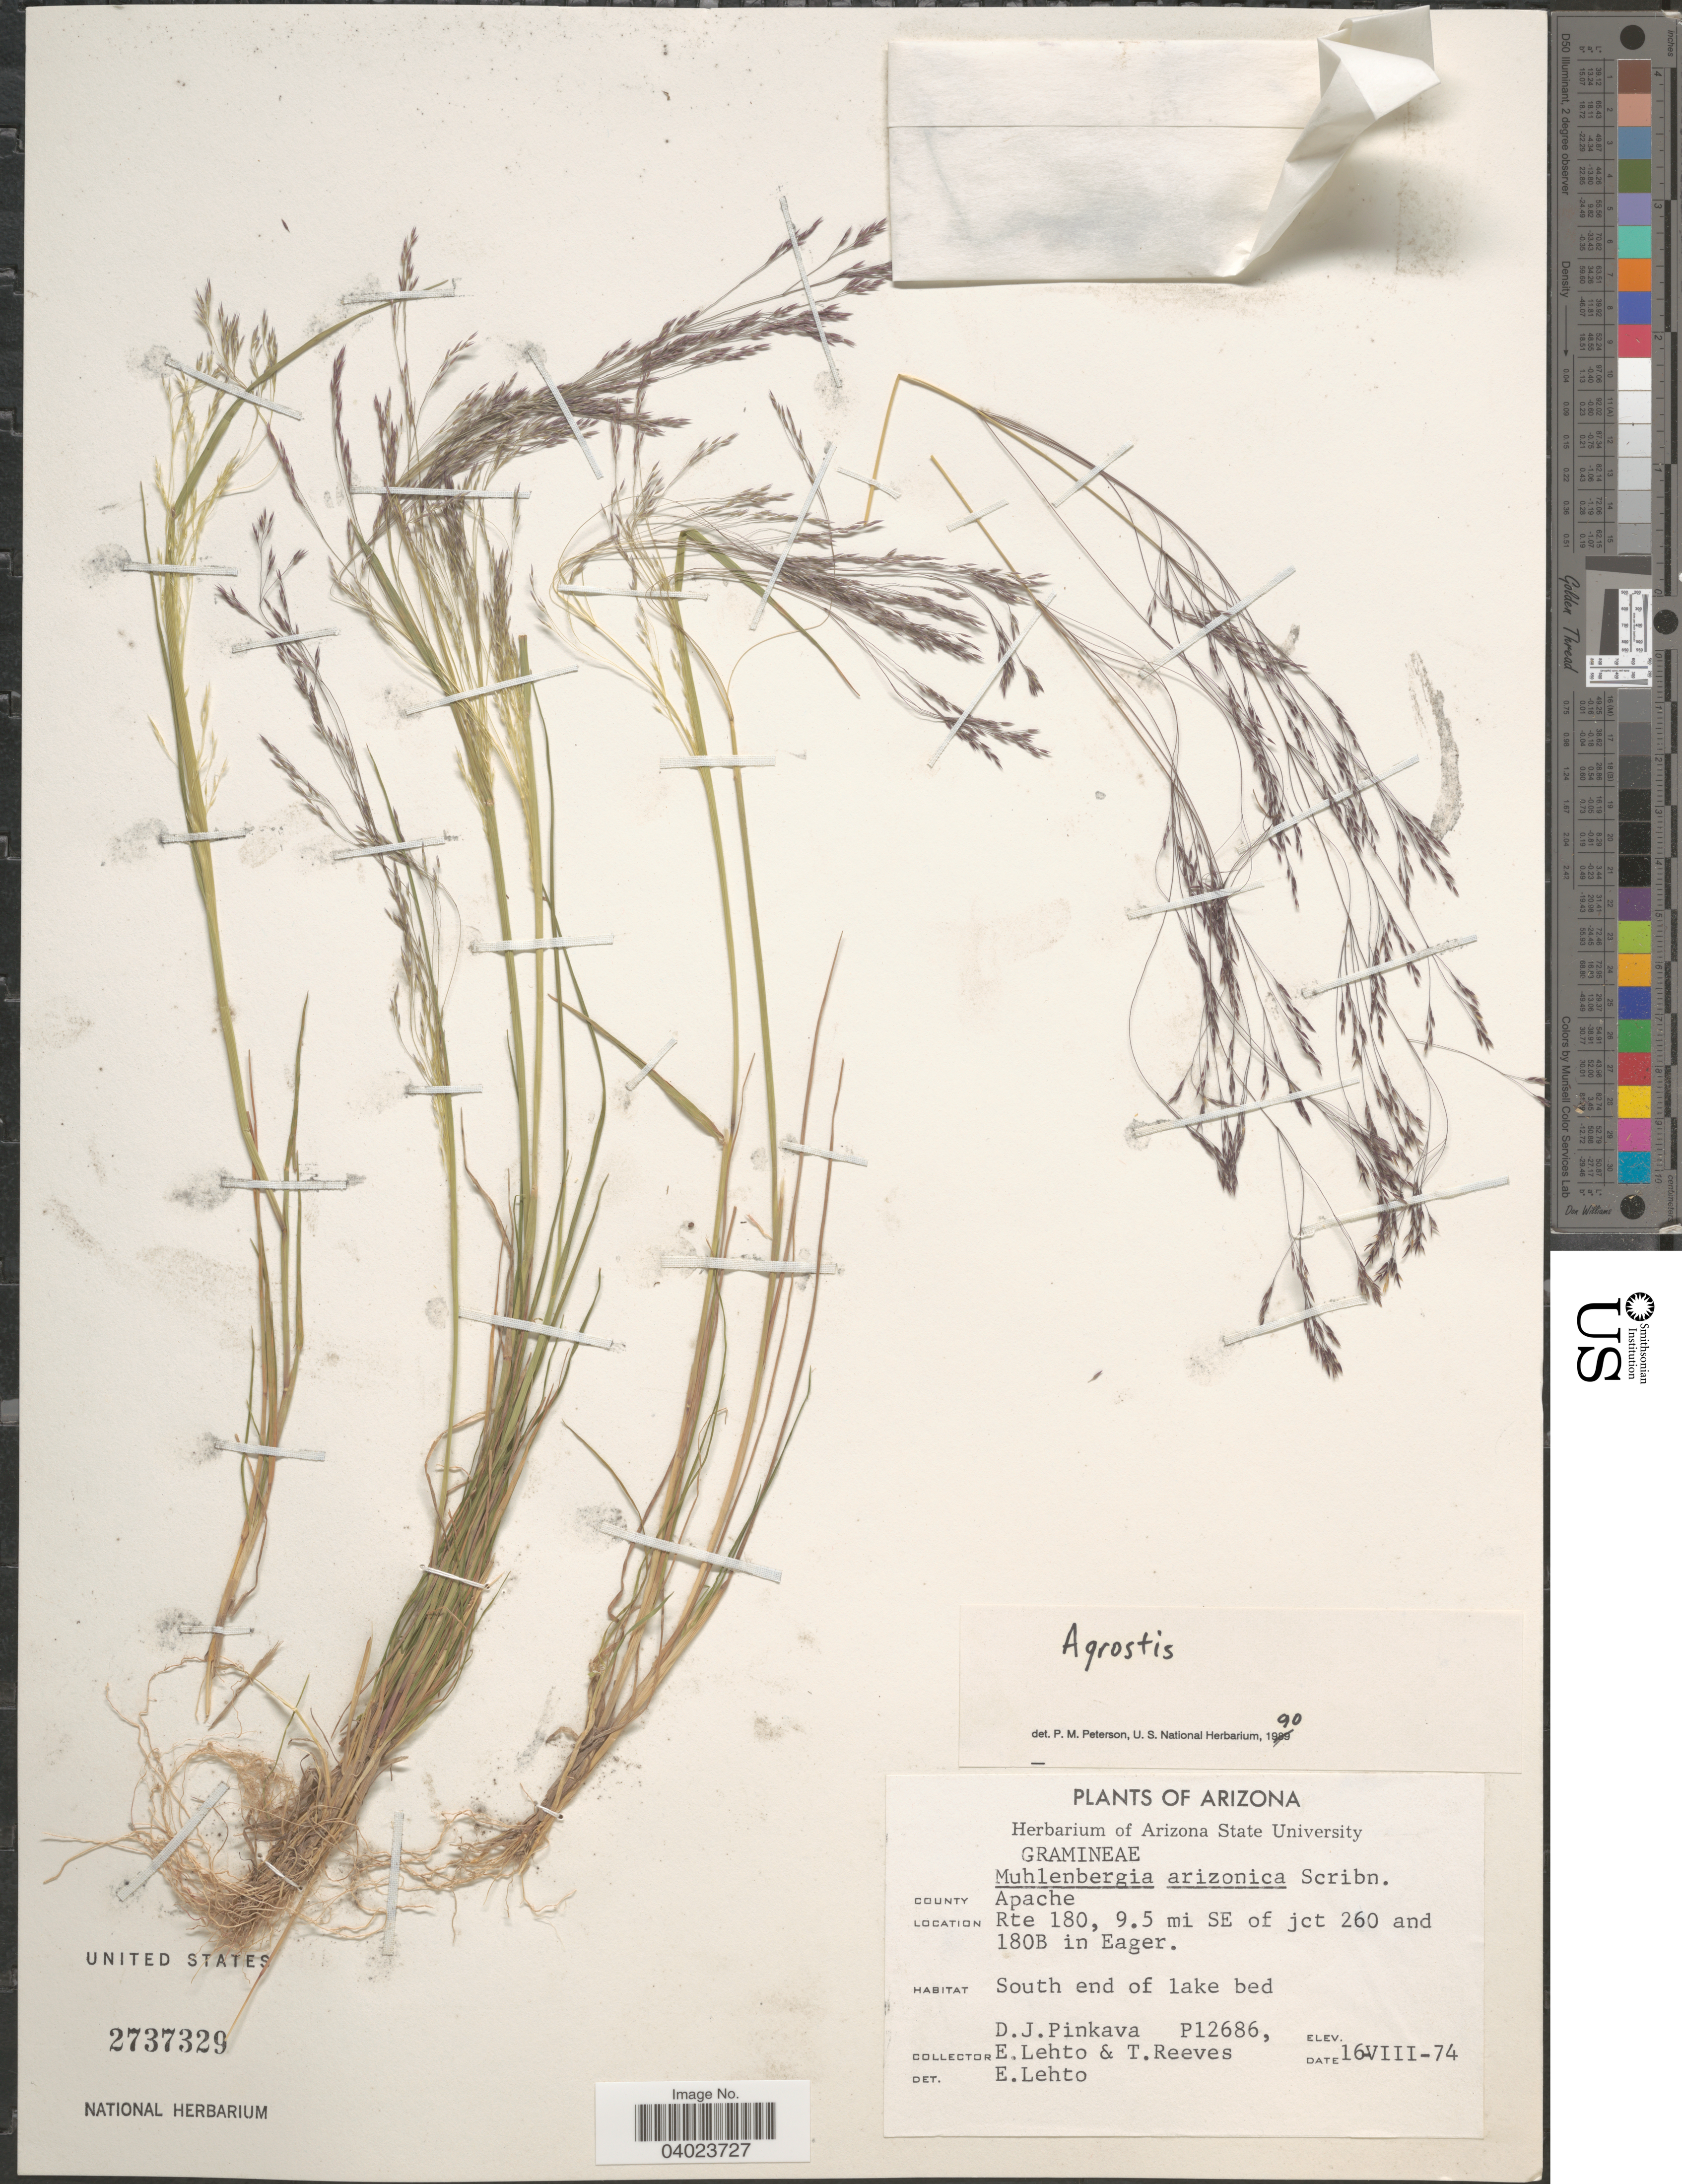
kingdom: Plantae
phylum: Tracheophyta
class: Liliopsida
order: Poales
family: Poaceae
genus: Agrostis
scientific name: Agrostis sp.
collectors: D. J. Pinkava, E. Lehto & T. Reeves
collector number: P12686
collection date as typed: Transcribed d/m/y: 16/8/74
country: United States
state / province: Arizona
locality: County Apache. Rte 180, 9.5 mi SE of jct 260 and 180B in Eager. South end of lake bed.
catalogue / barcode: US 2737329